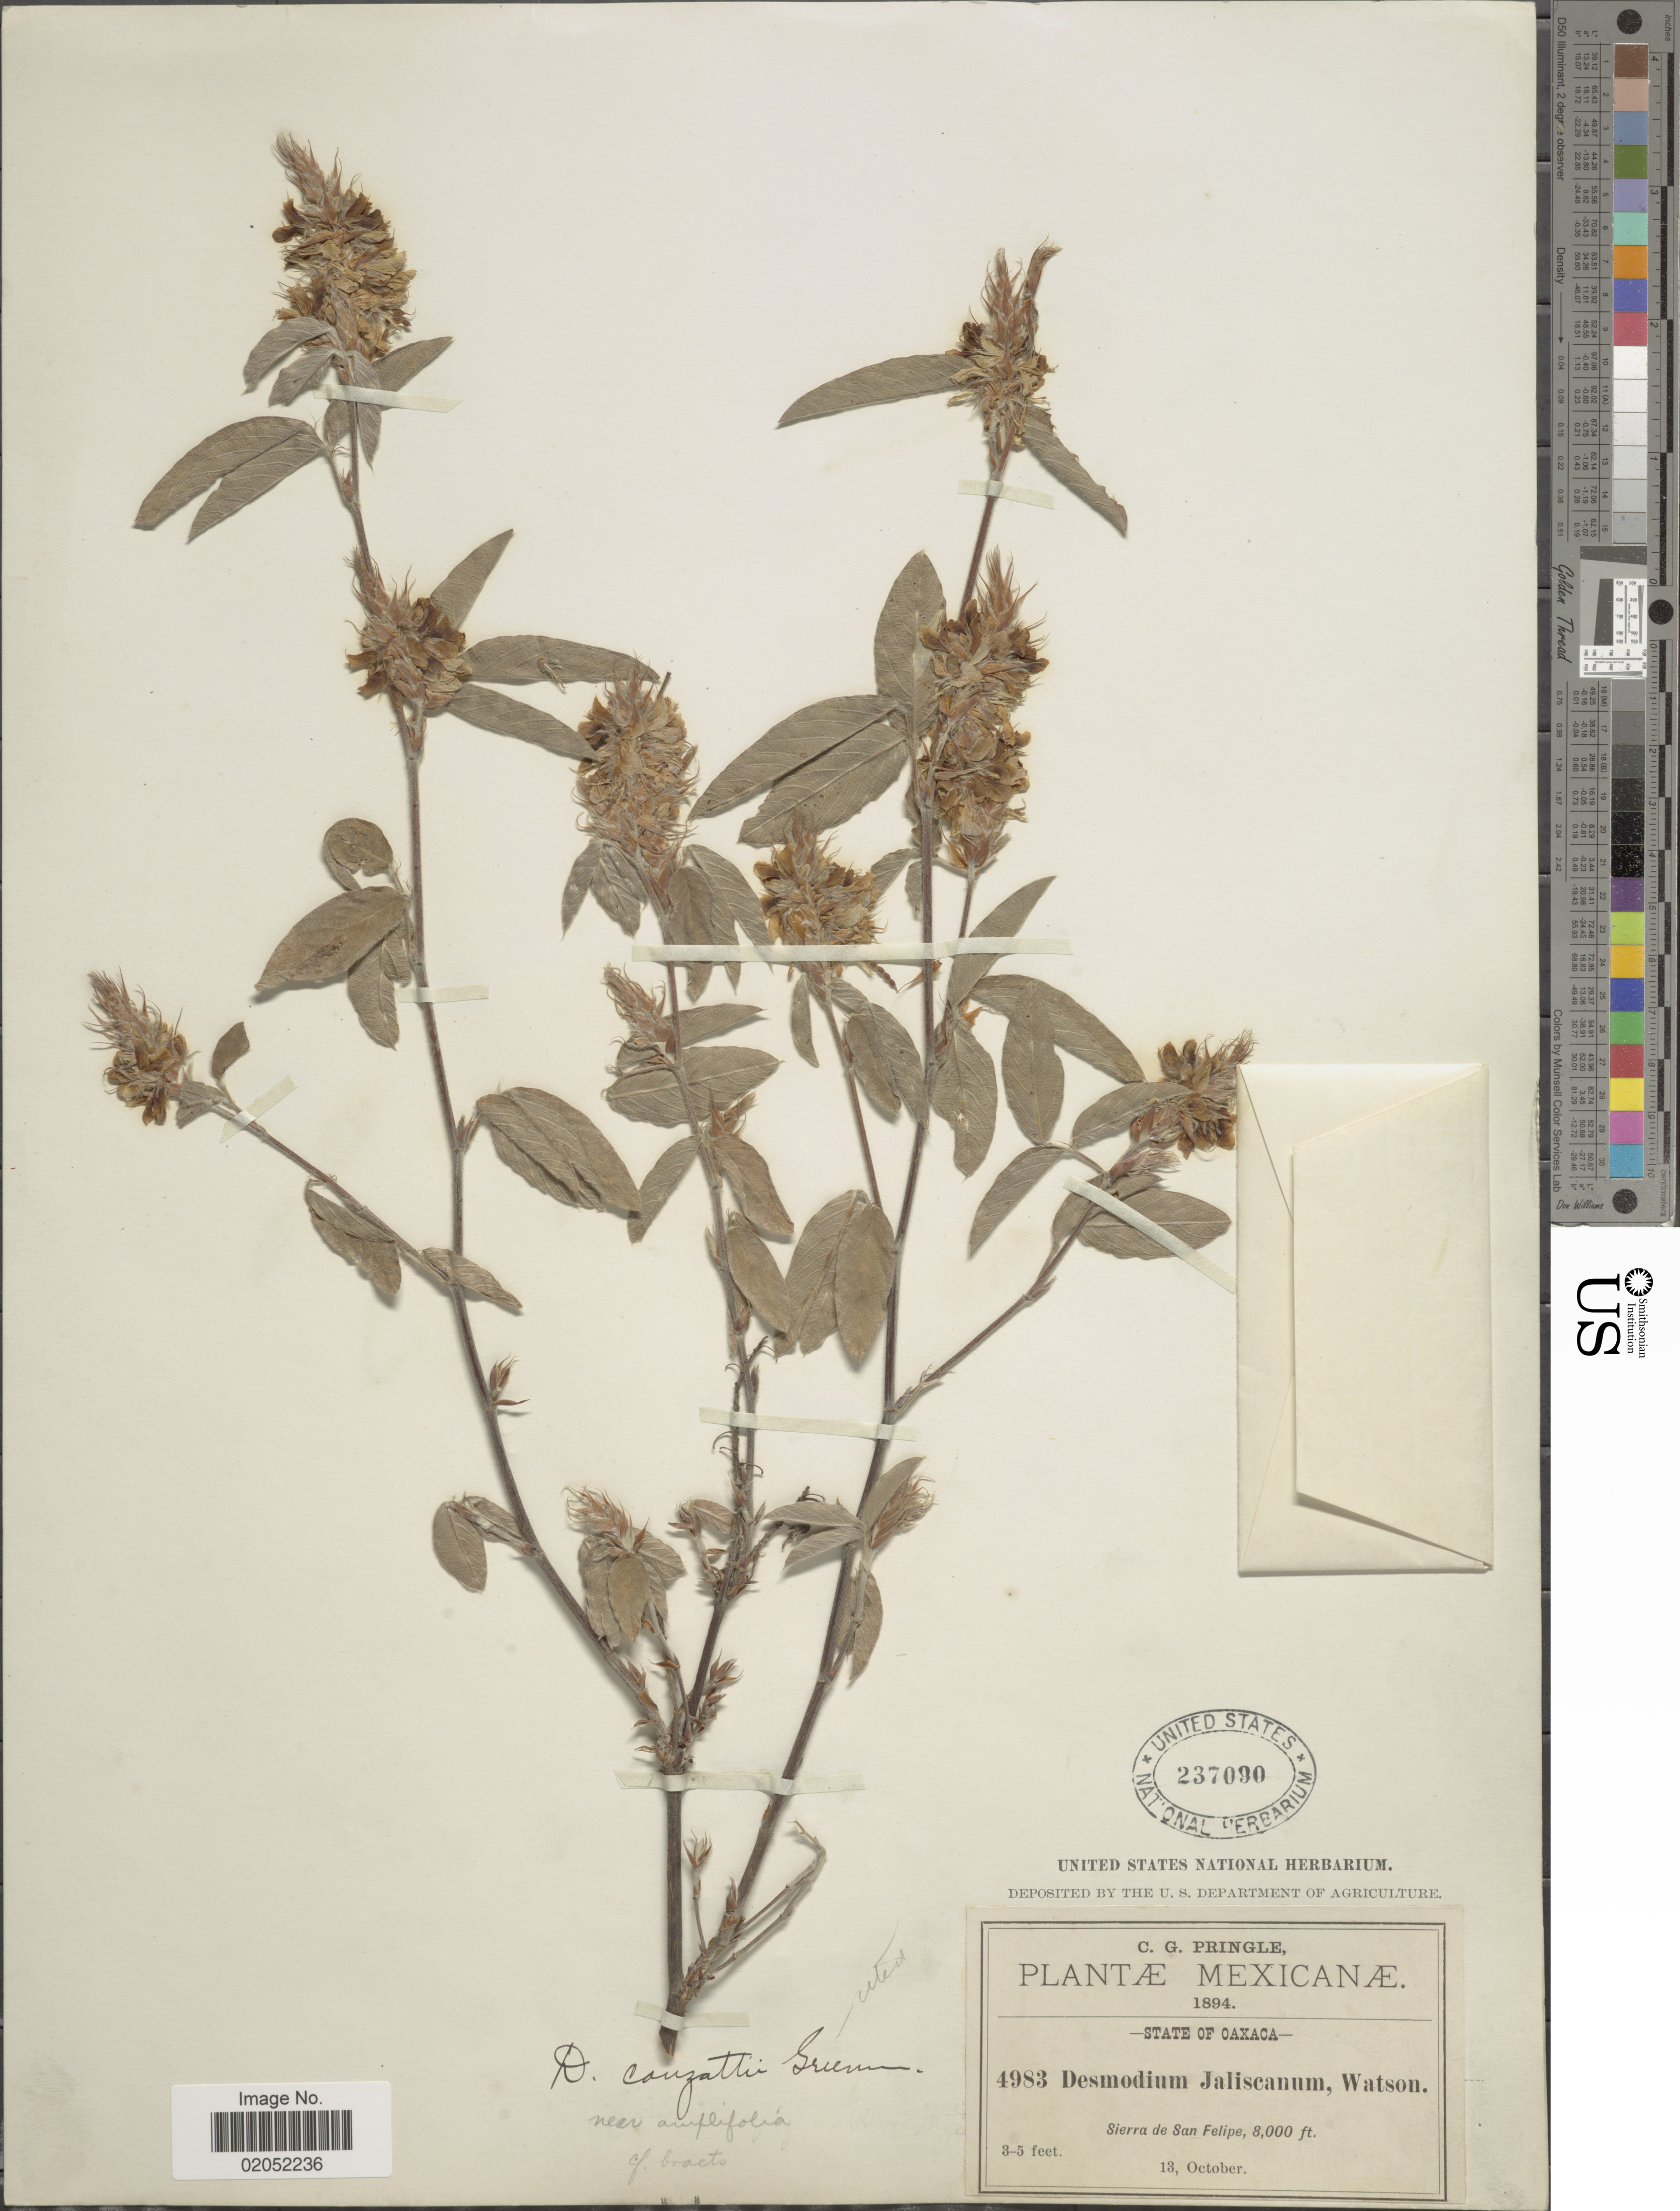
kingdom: Plantae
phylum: Tracheophyta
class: Magnoliopsida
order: Fabales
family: Fabaceae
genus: Desmodium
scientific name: Desmodium conzattii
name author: Greenm.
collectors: C. G. Pringle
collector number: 4983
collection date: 1894-10-13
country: Mexico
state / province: Oaxaca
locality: State of Oaxaca, Sierra de San Felipe.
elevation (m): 2438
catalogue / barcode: US 237090